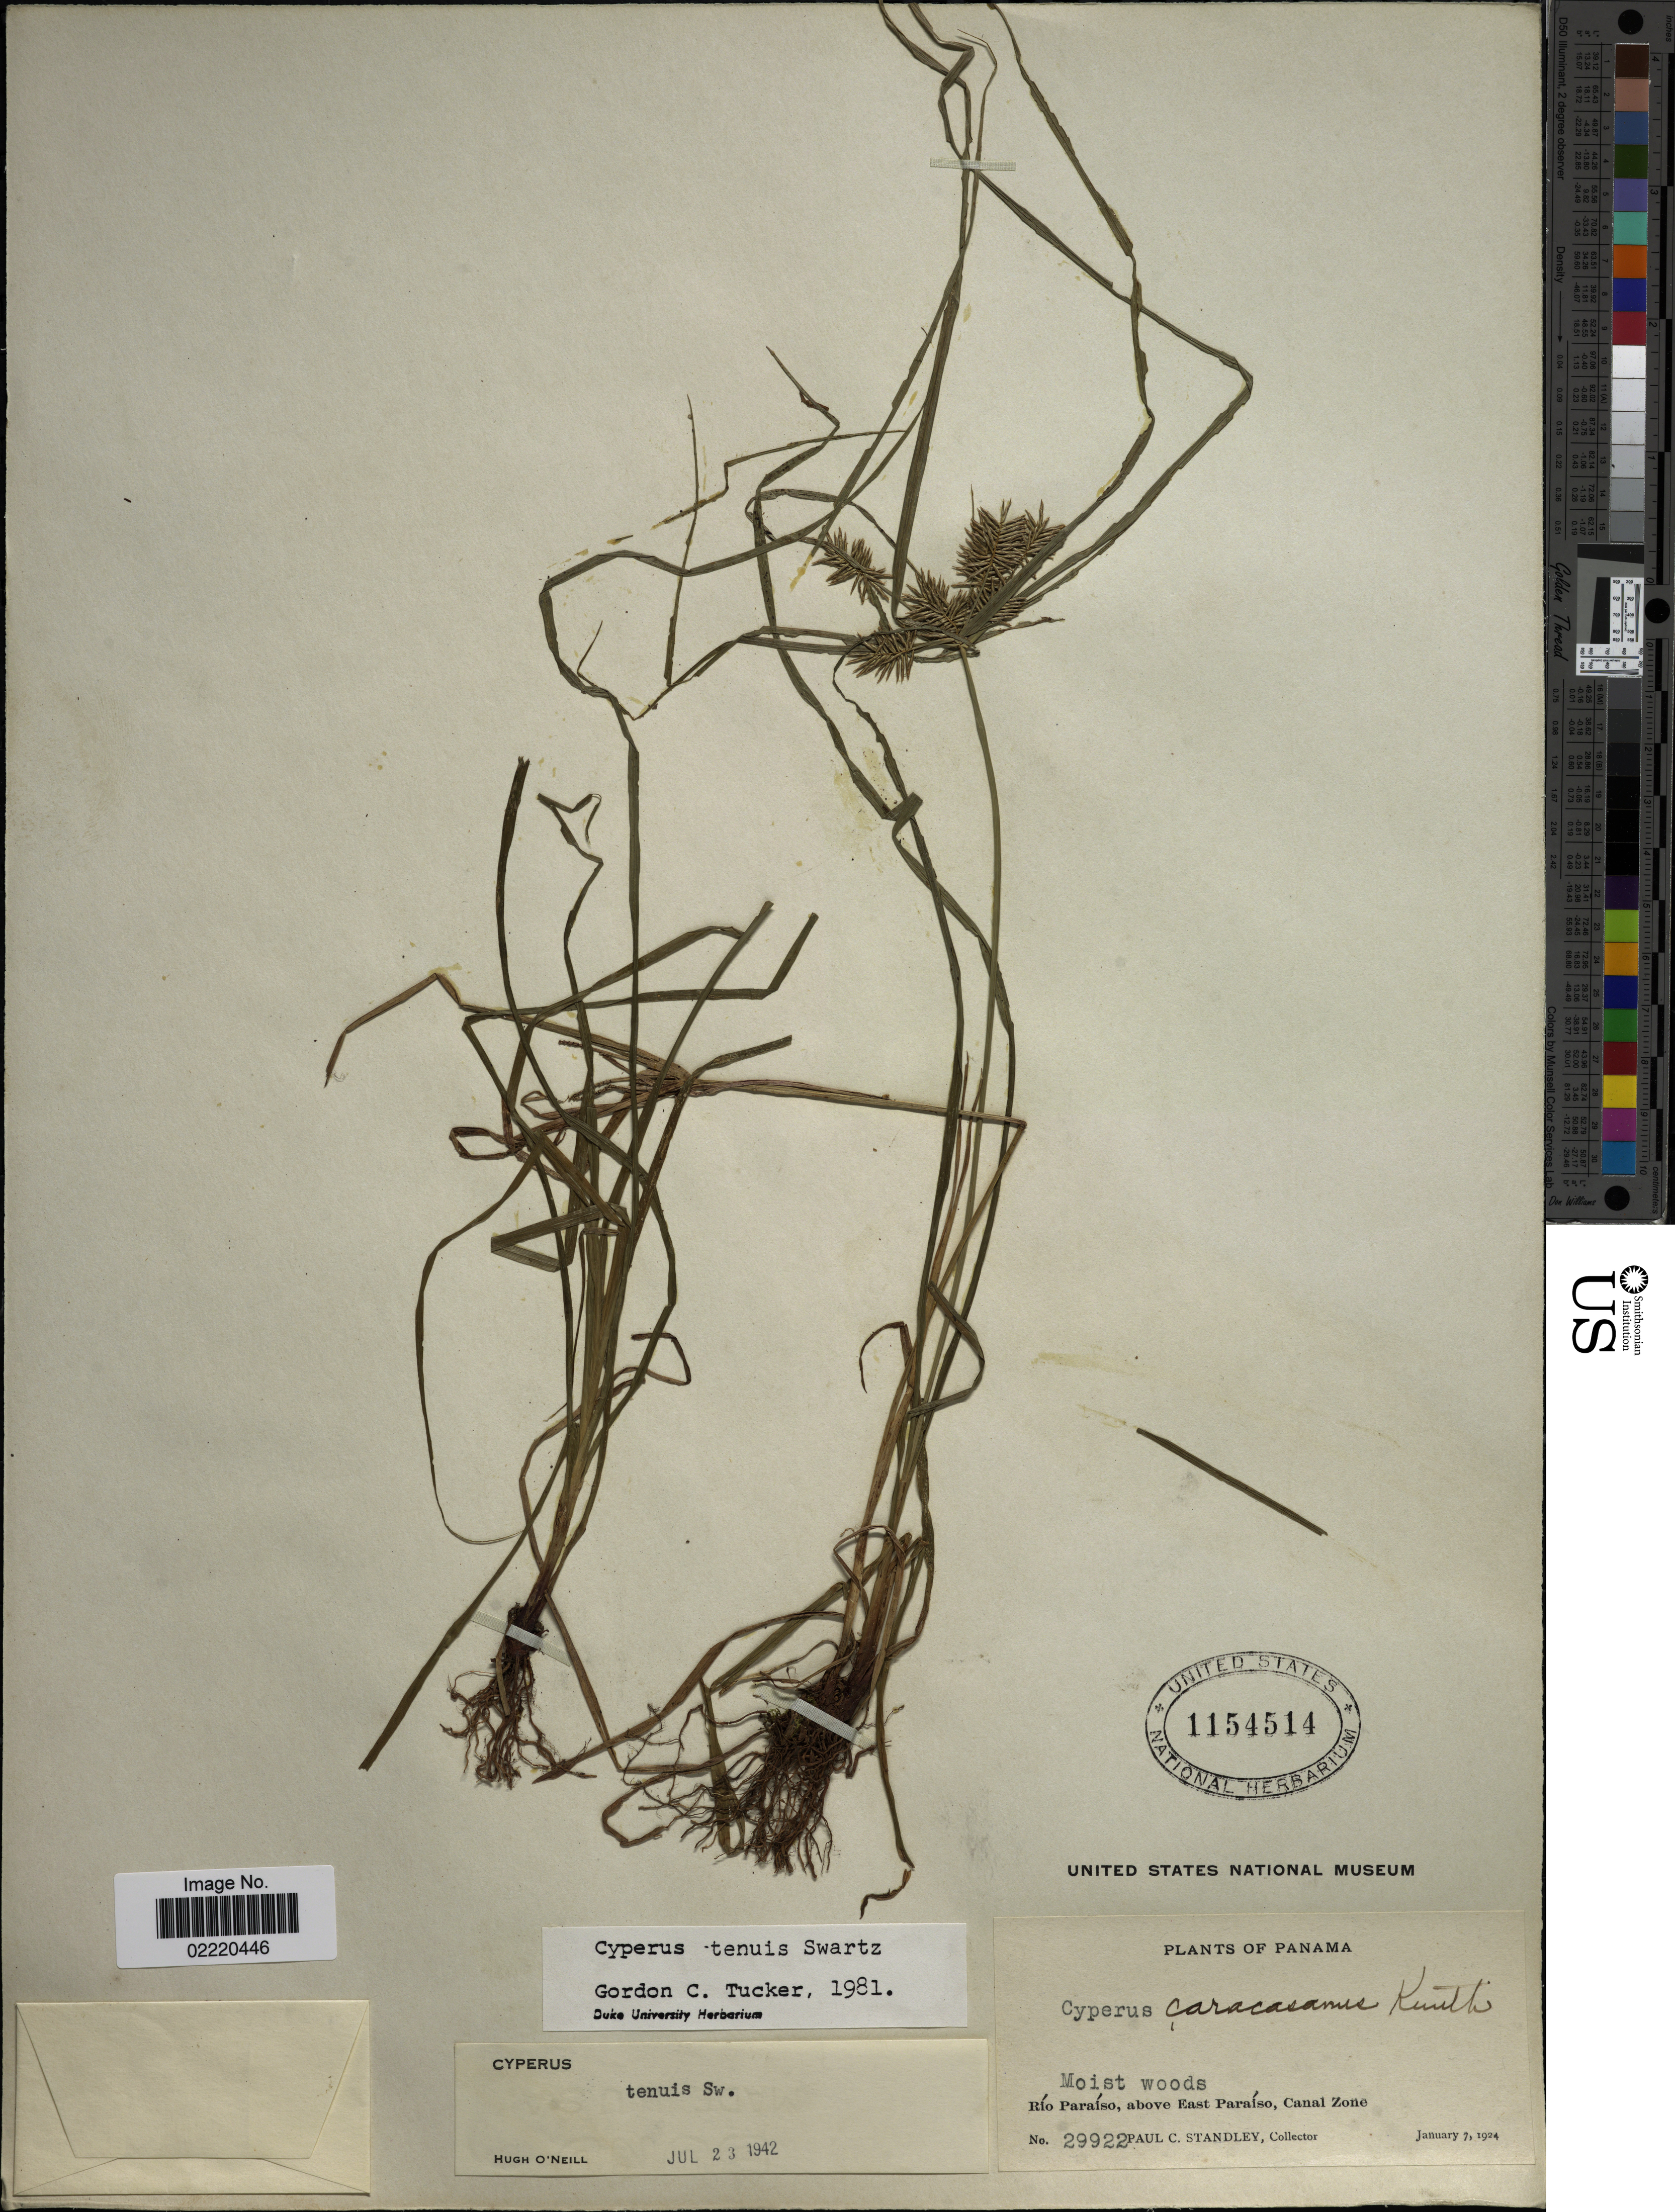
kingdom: Plantae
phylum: Tracheophyta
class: Liliopsida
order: Poales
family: Cyperaceae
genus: Cyperus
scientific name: Cyperus tenuis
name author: Sw.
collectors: P. C. Standley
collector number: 29922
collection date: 1924-01-07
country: Panama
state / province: Colón / Panamá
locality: Moist woods, Rio Paraiso, above East Paraiso, Canal Zone.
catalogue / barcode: US 1154514